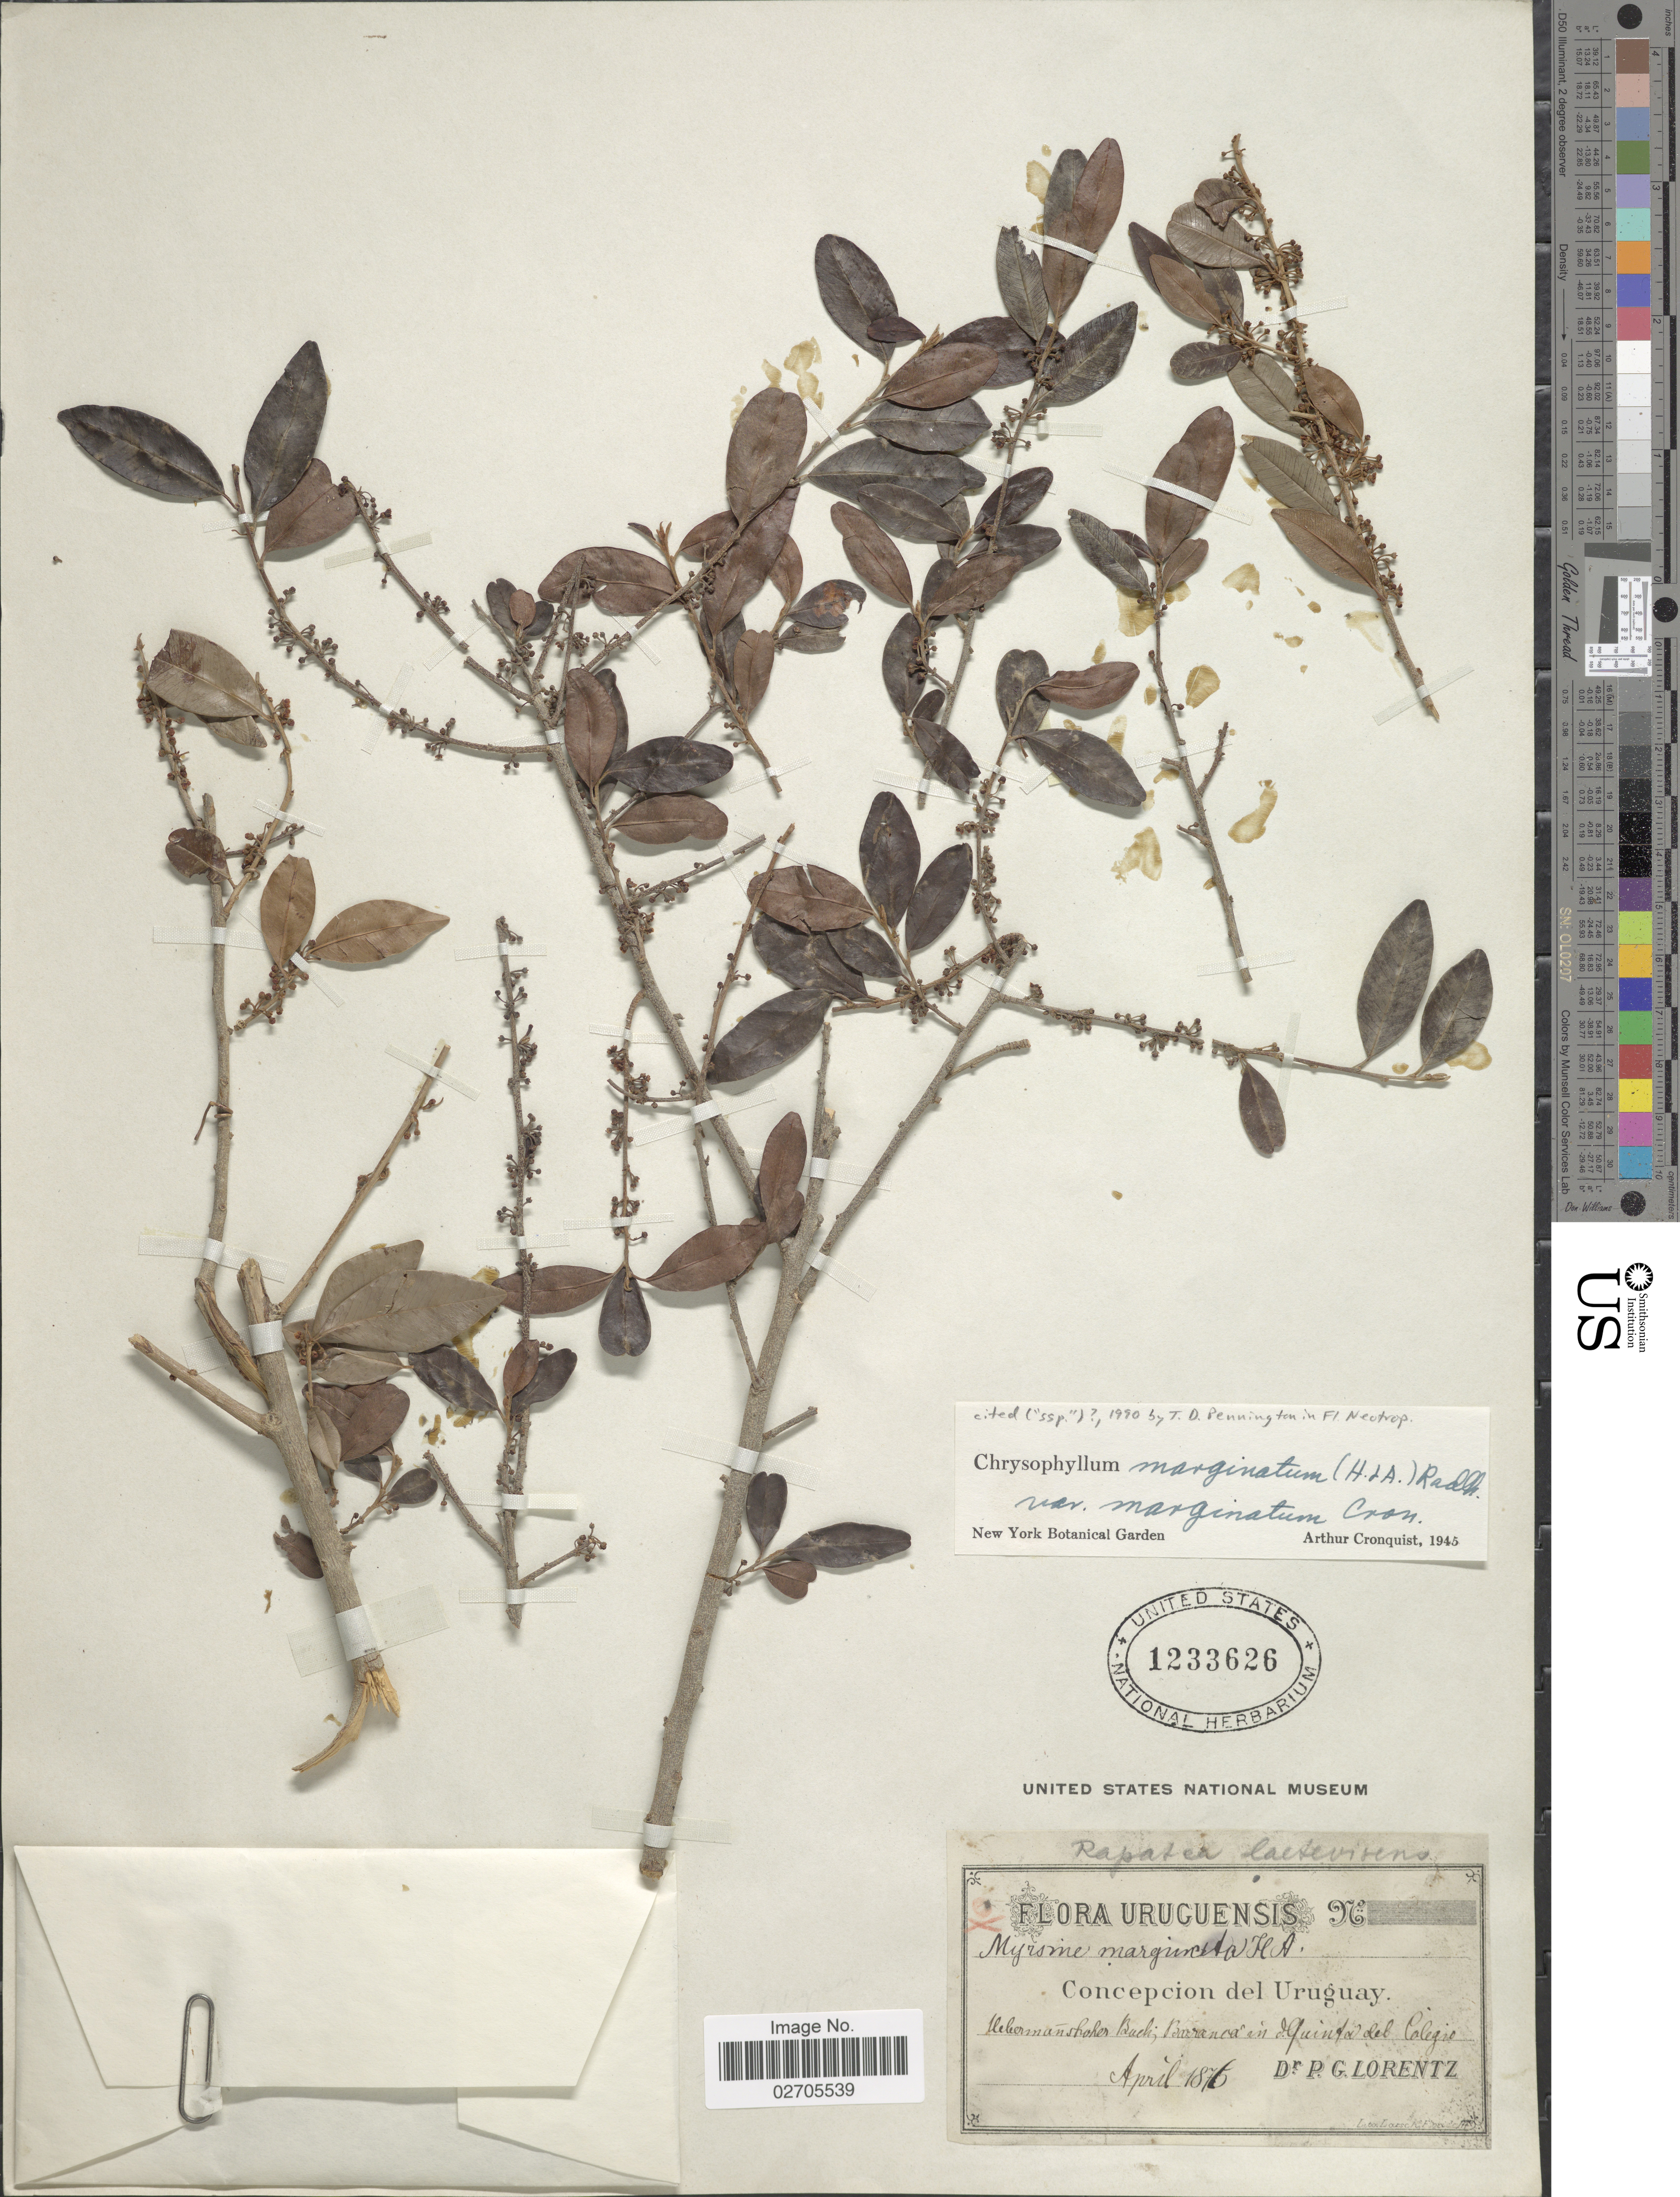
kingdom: Plantae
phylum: Tracheophyta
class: Magnoliopsida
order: Ericales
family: Sapotaceae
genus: Chrysophyllum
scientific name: Chrysophyllum marginatum subsp. marginatum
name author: (Hook. & Arn.) Radlk.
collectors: P. G. Lorentz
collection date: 1876-04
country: Uruguay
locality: Concepcion del Uruguay; Hebermanshohen [interpreted] Bach; Barranca in d. Quinto del Colegio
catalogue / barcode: US 1233626